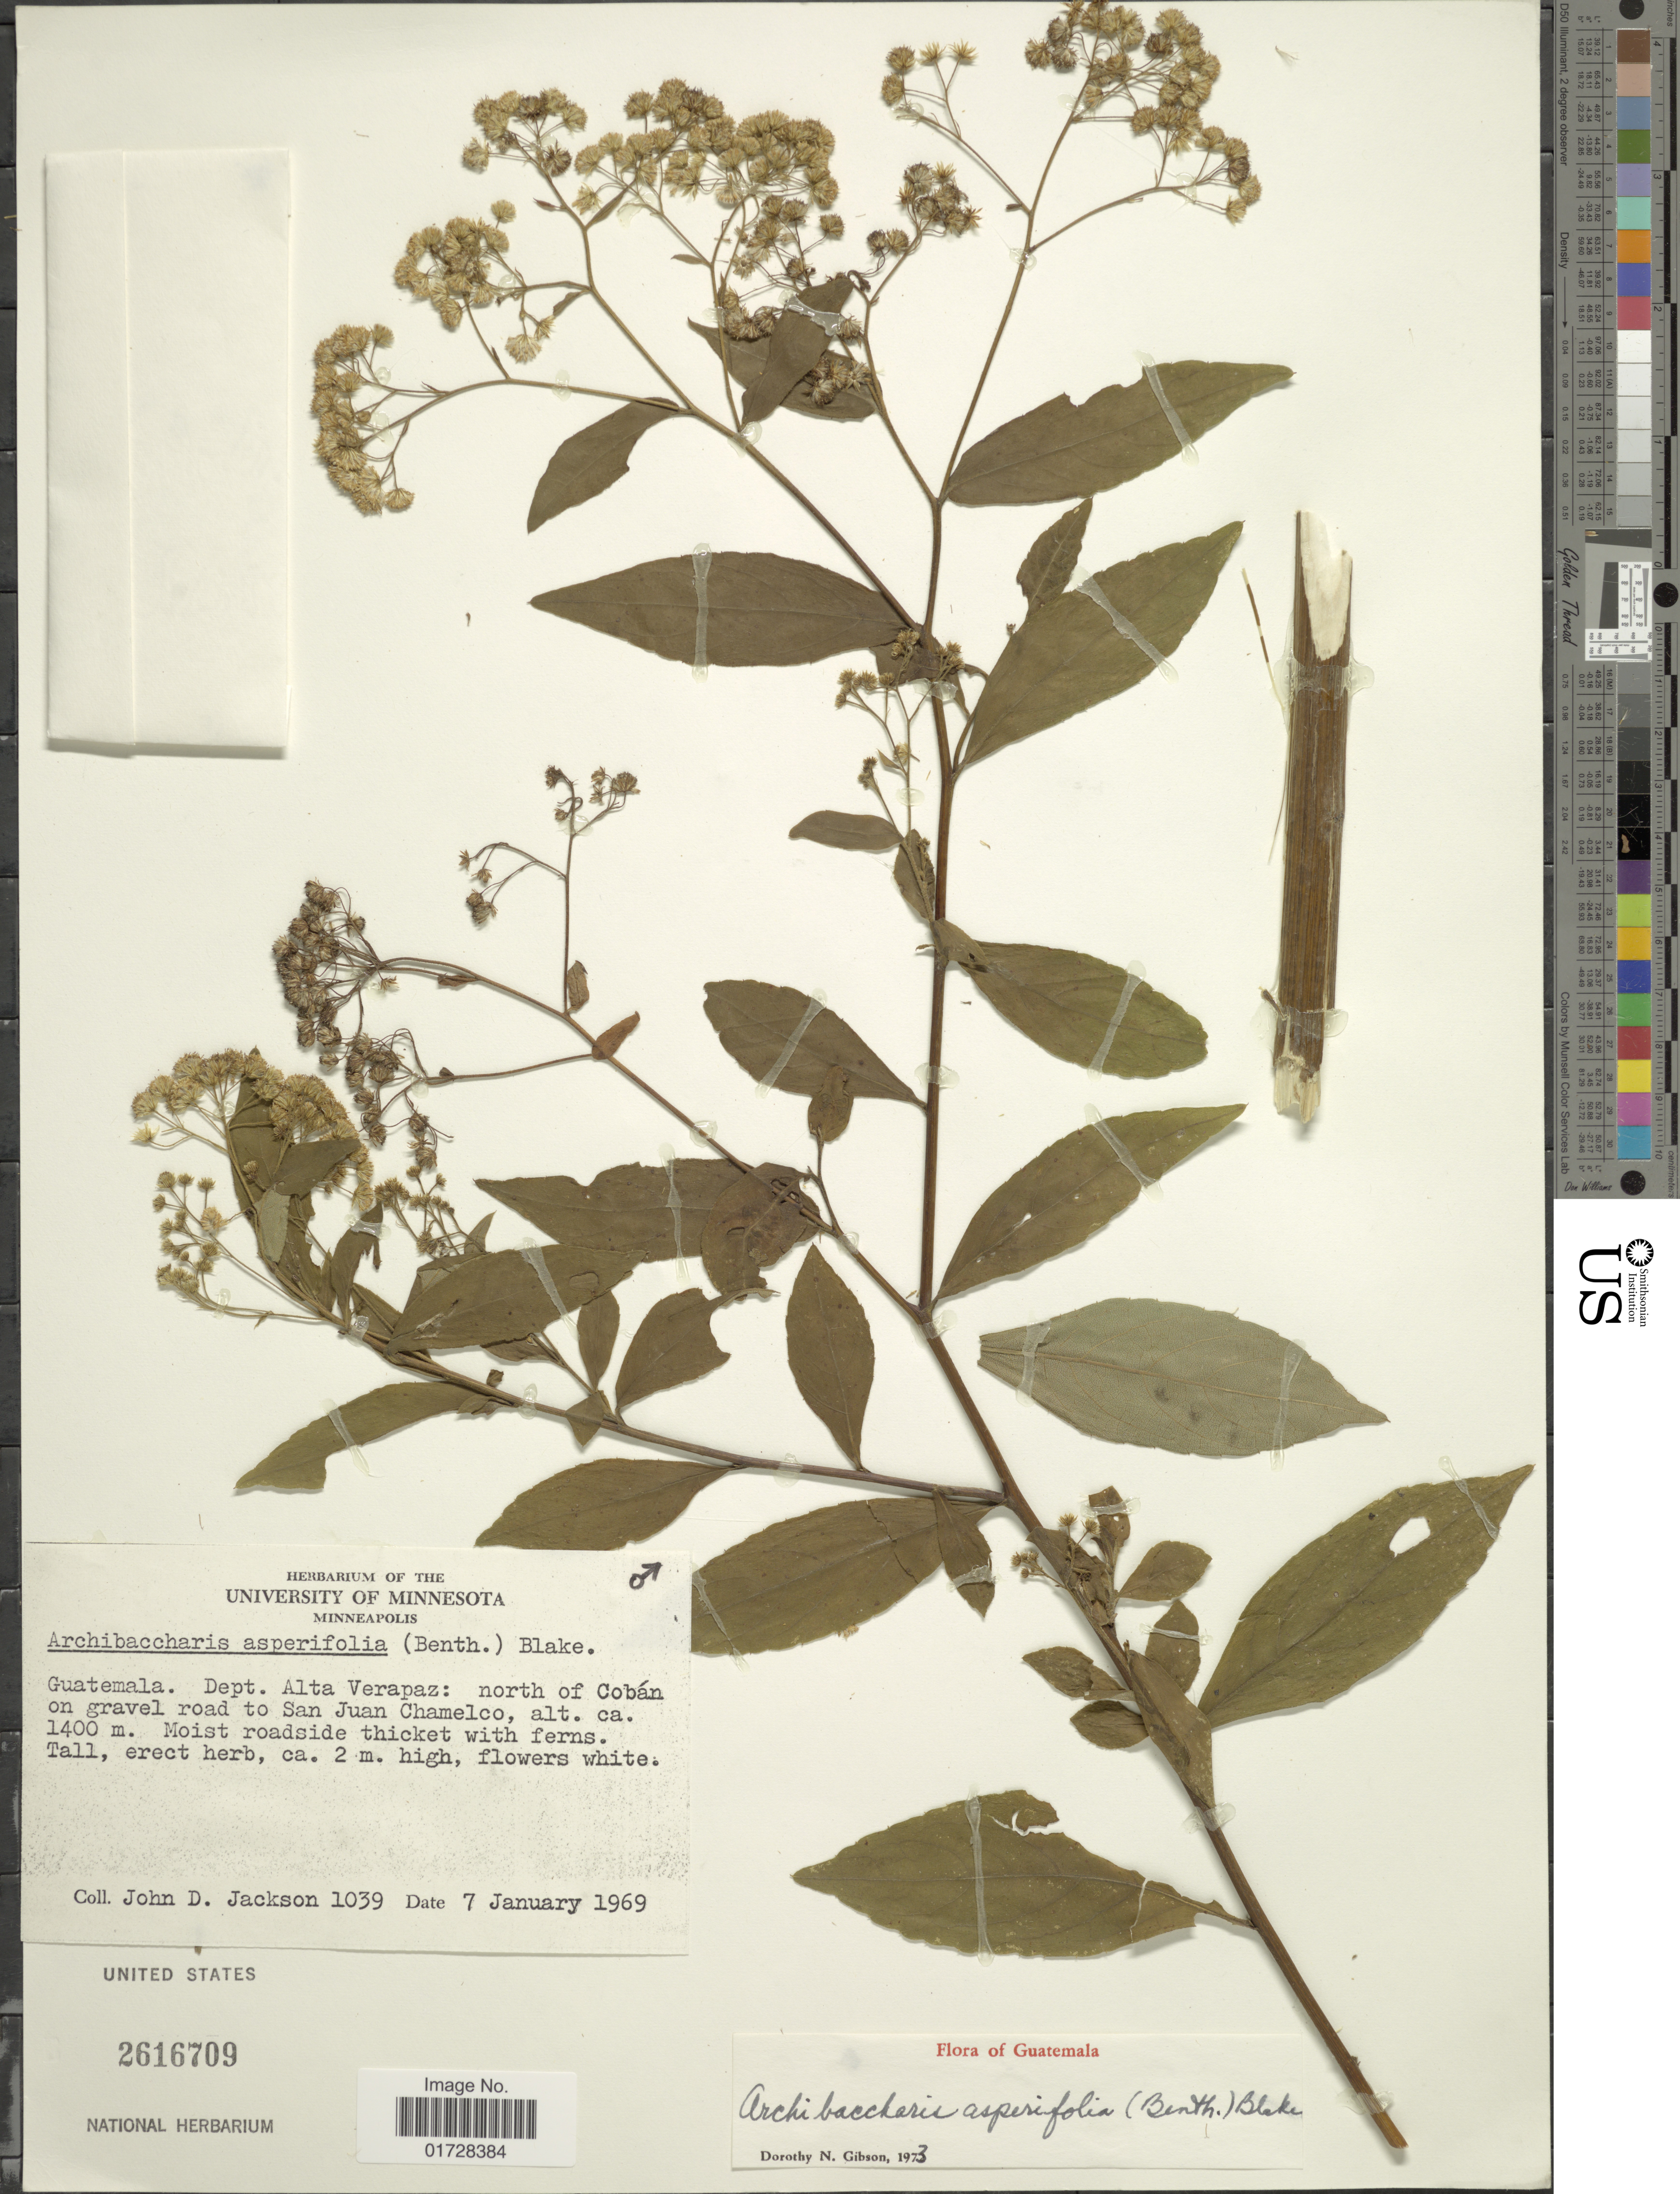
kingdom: Plantae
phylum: Tracheophyta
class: Magnoliopsida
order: Asterales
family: Asteraceae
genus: Archibaccharis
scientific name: Archibaccharis asperifolia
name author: (Benth.) S.F. Blake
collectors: J. Jackson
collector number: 1039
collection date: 1969-01-07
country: Guatemala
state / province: Alta Verapaz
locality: North of Coban on gravel road to San Juan Chamelco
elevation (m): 1400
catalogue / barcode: US 2616709